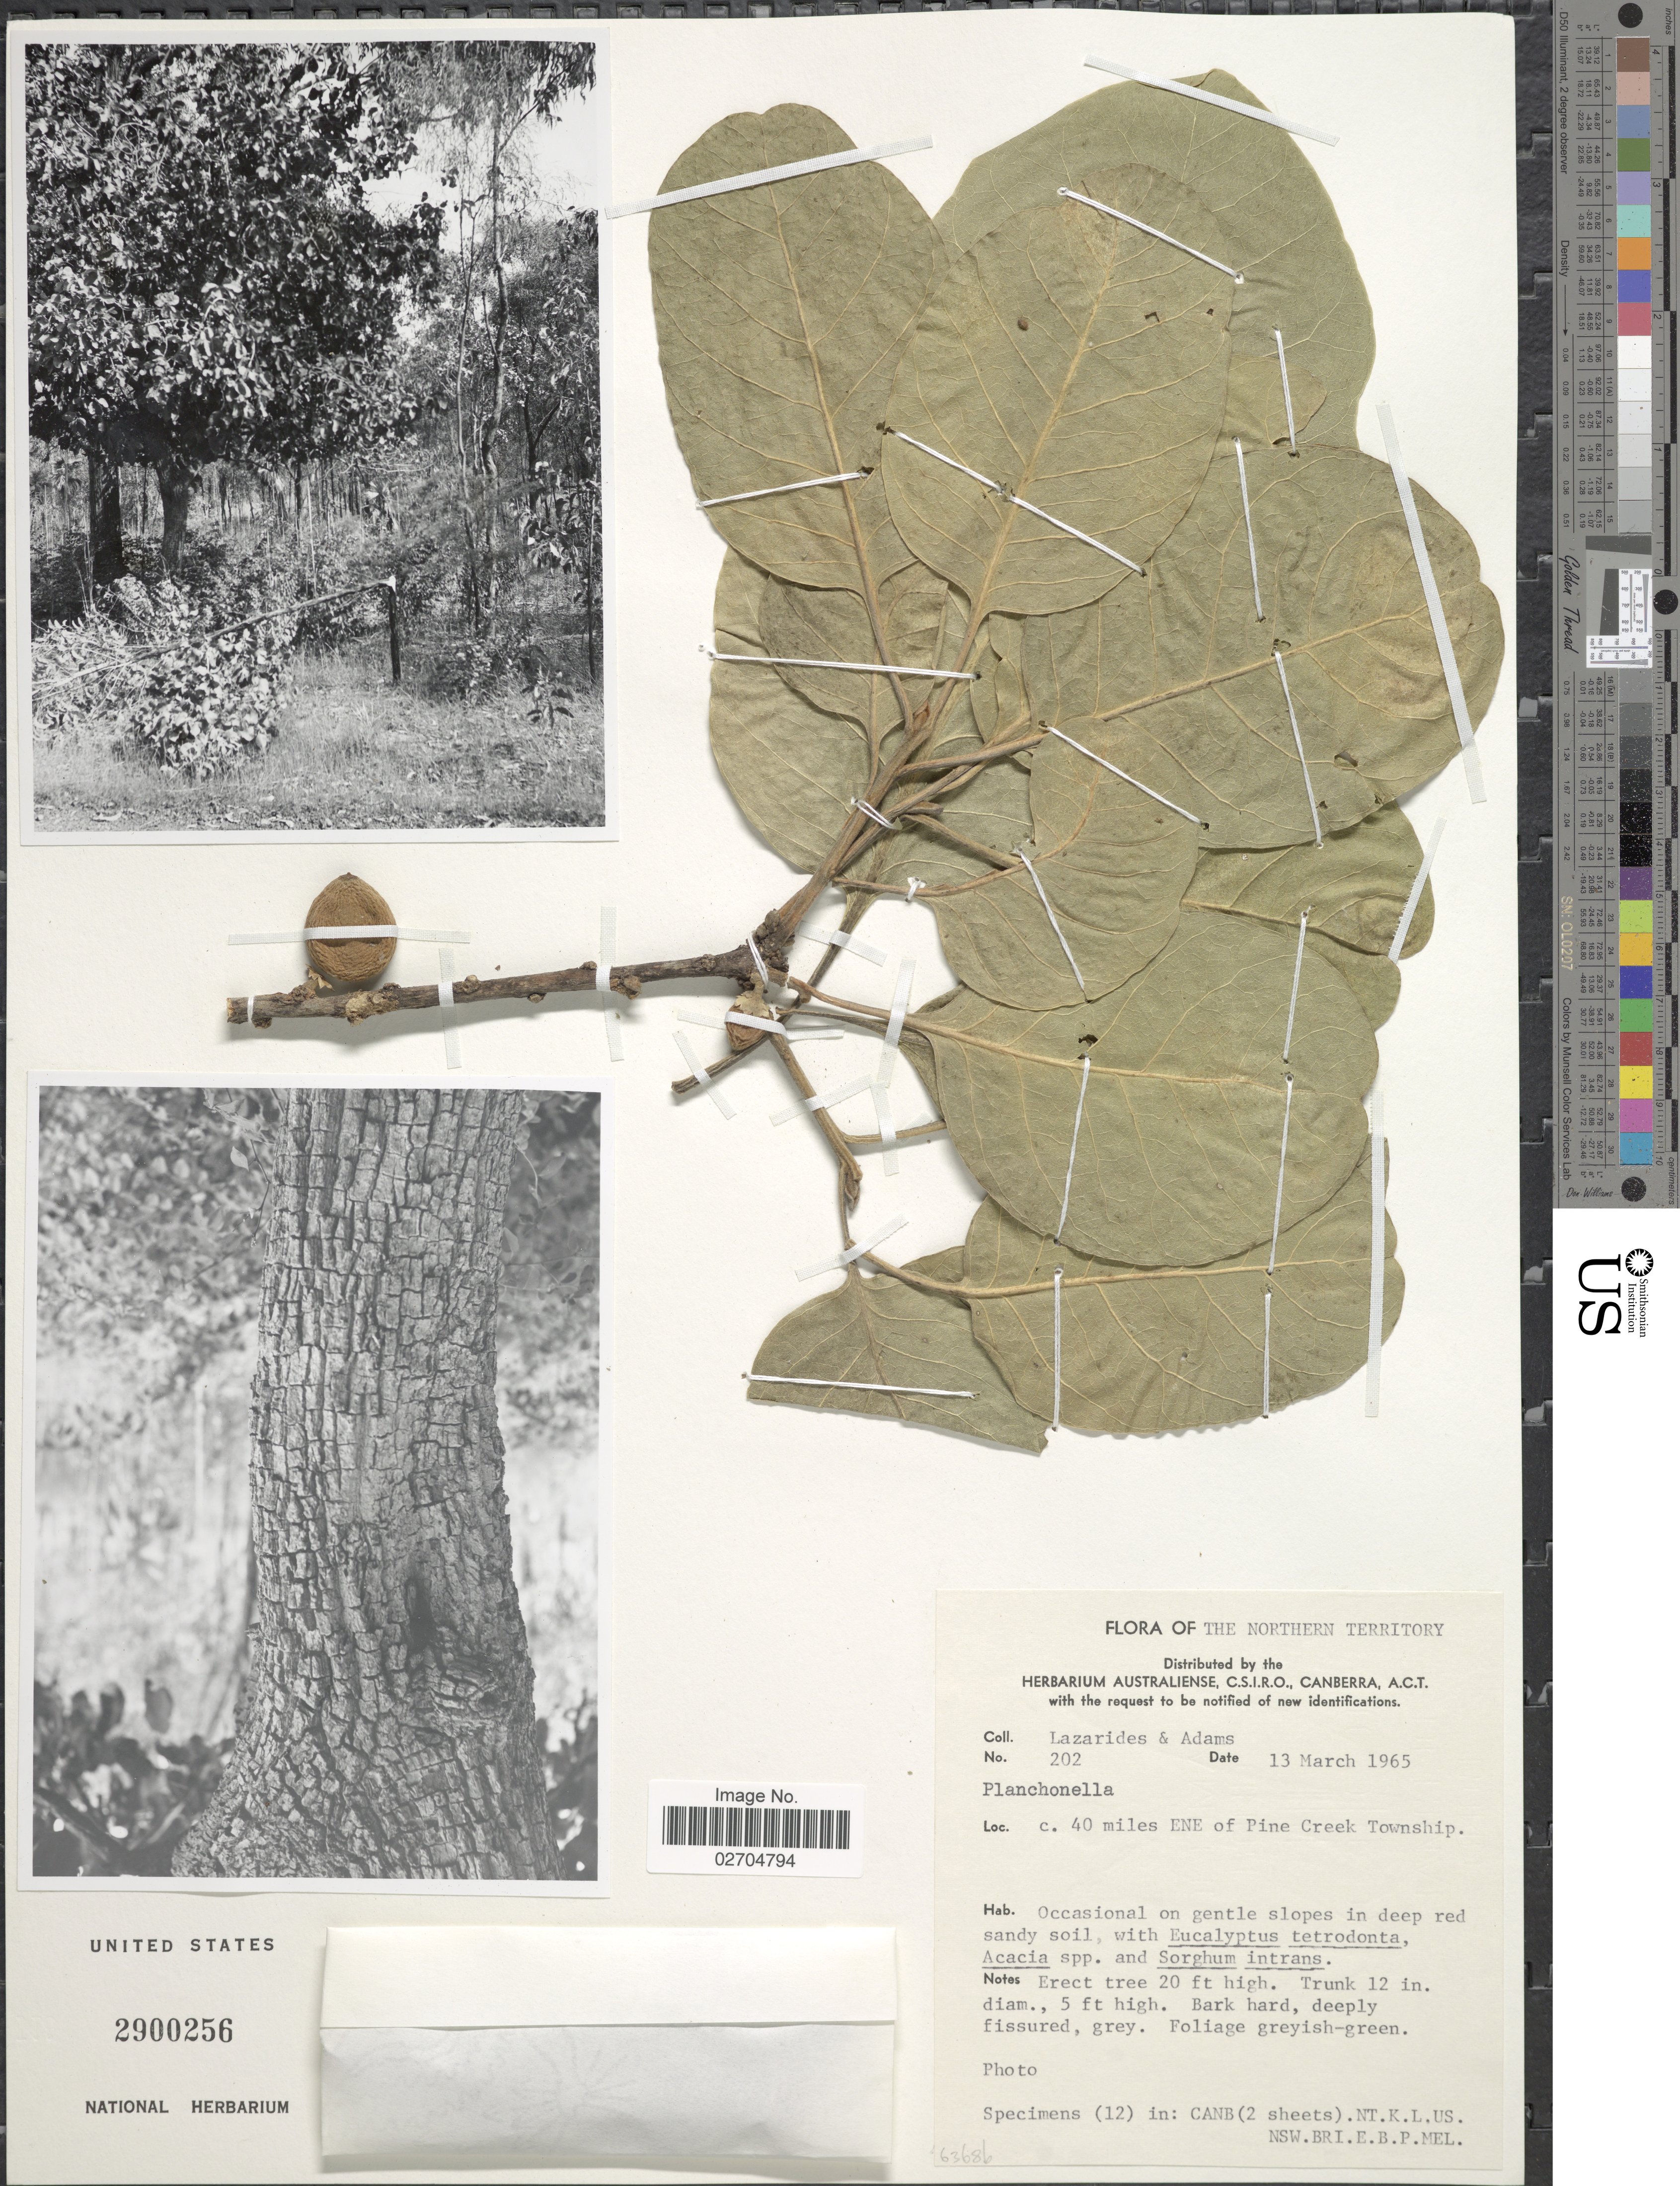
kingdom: Plantae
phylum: Tracheophyta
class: Magnoliopsida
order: Ericales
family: Sapotaceae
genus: Planchonella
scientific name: Planchonella sp.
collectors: M. Lazarides & Adams, --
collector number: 202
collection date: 1965-03-13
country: Australia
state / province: Northern Territory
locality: C. 40 miles ENE of Pine Creek Township.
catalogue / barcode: US 2900256